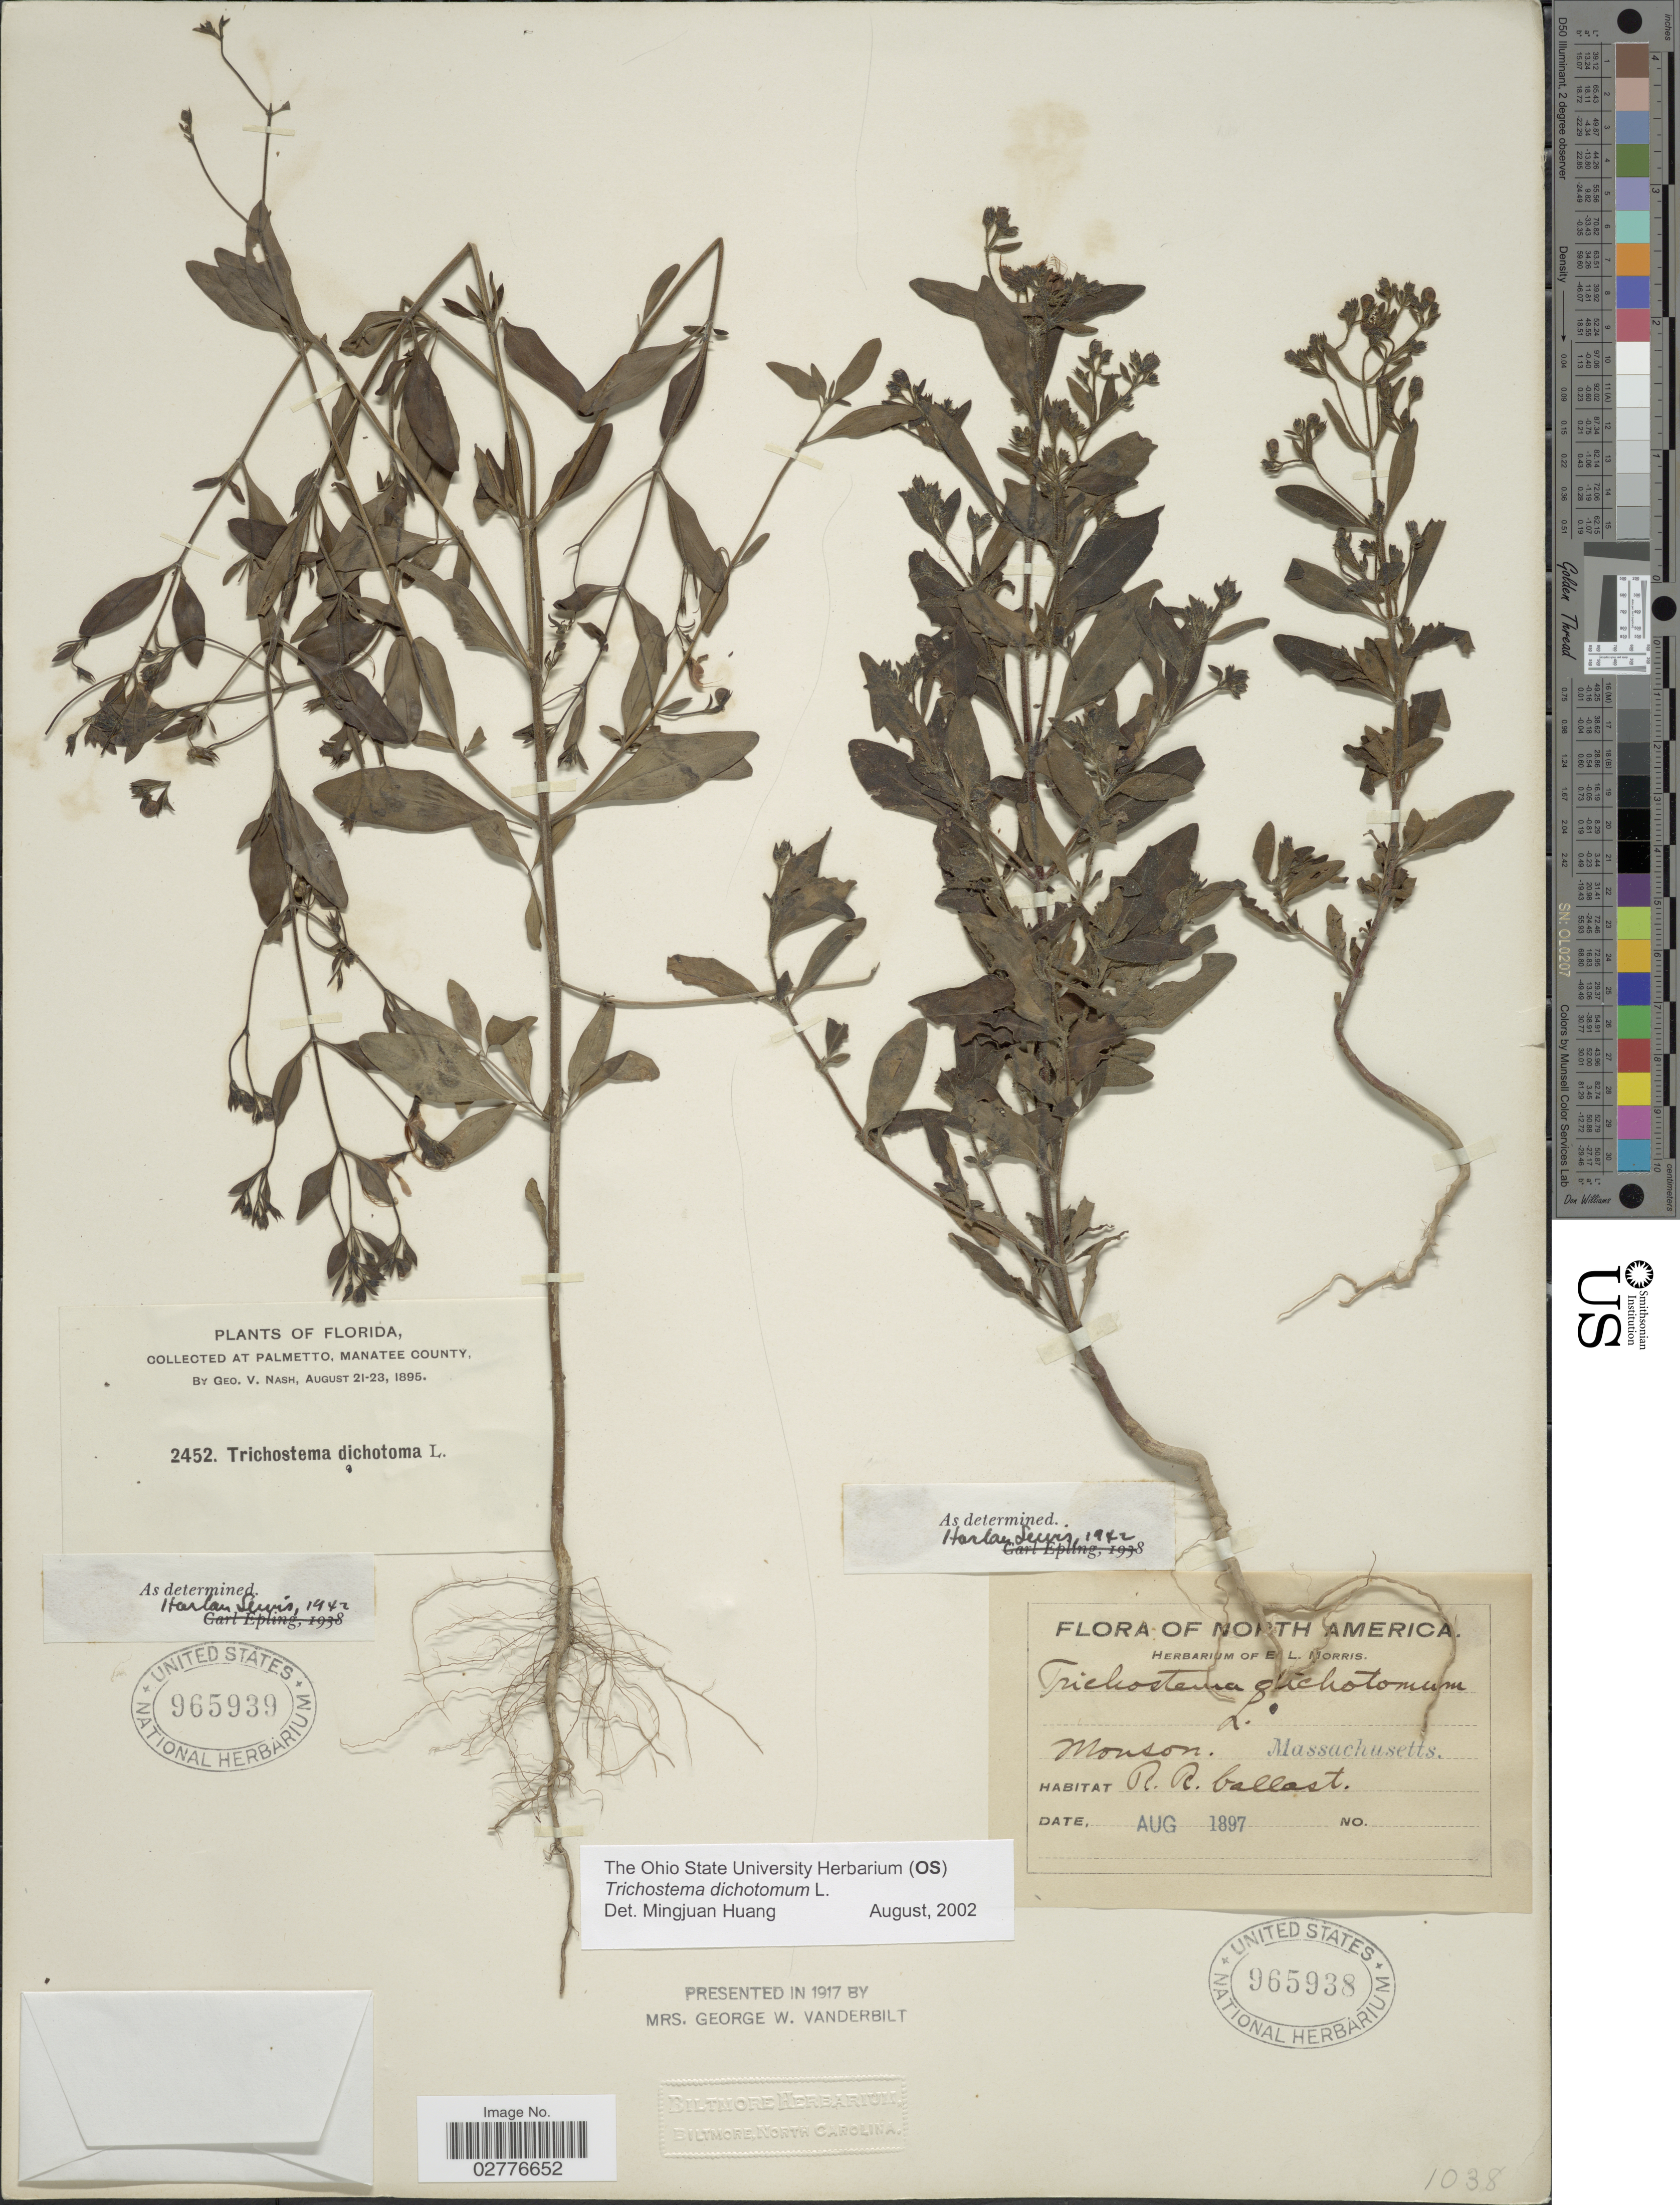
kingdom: Plantae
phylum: Tracheophyta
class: Magnoliopsida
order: Lamiales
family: Lamiaceae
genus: Trichostema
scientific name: Trichostema dichotomum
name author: L.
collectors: G. V. Nash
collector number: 2452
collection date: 1895-08-21/1895-08-23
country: United States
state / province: Florida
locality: Palmetto, Manatee County.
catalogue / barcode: US 965939-2